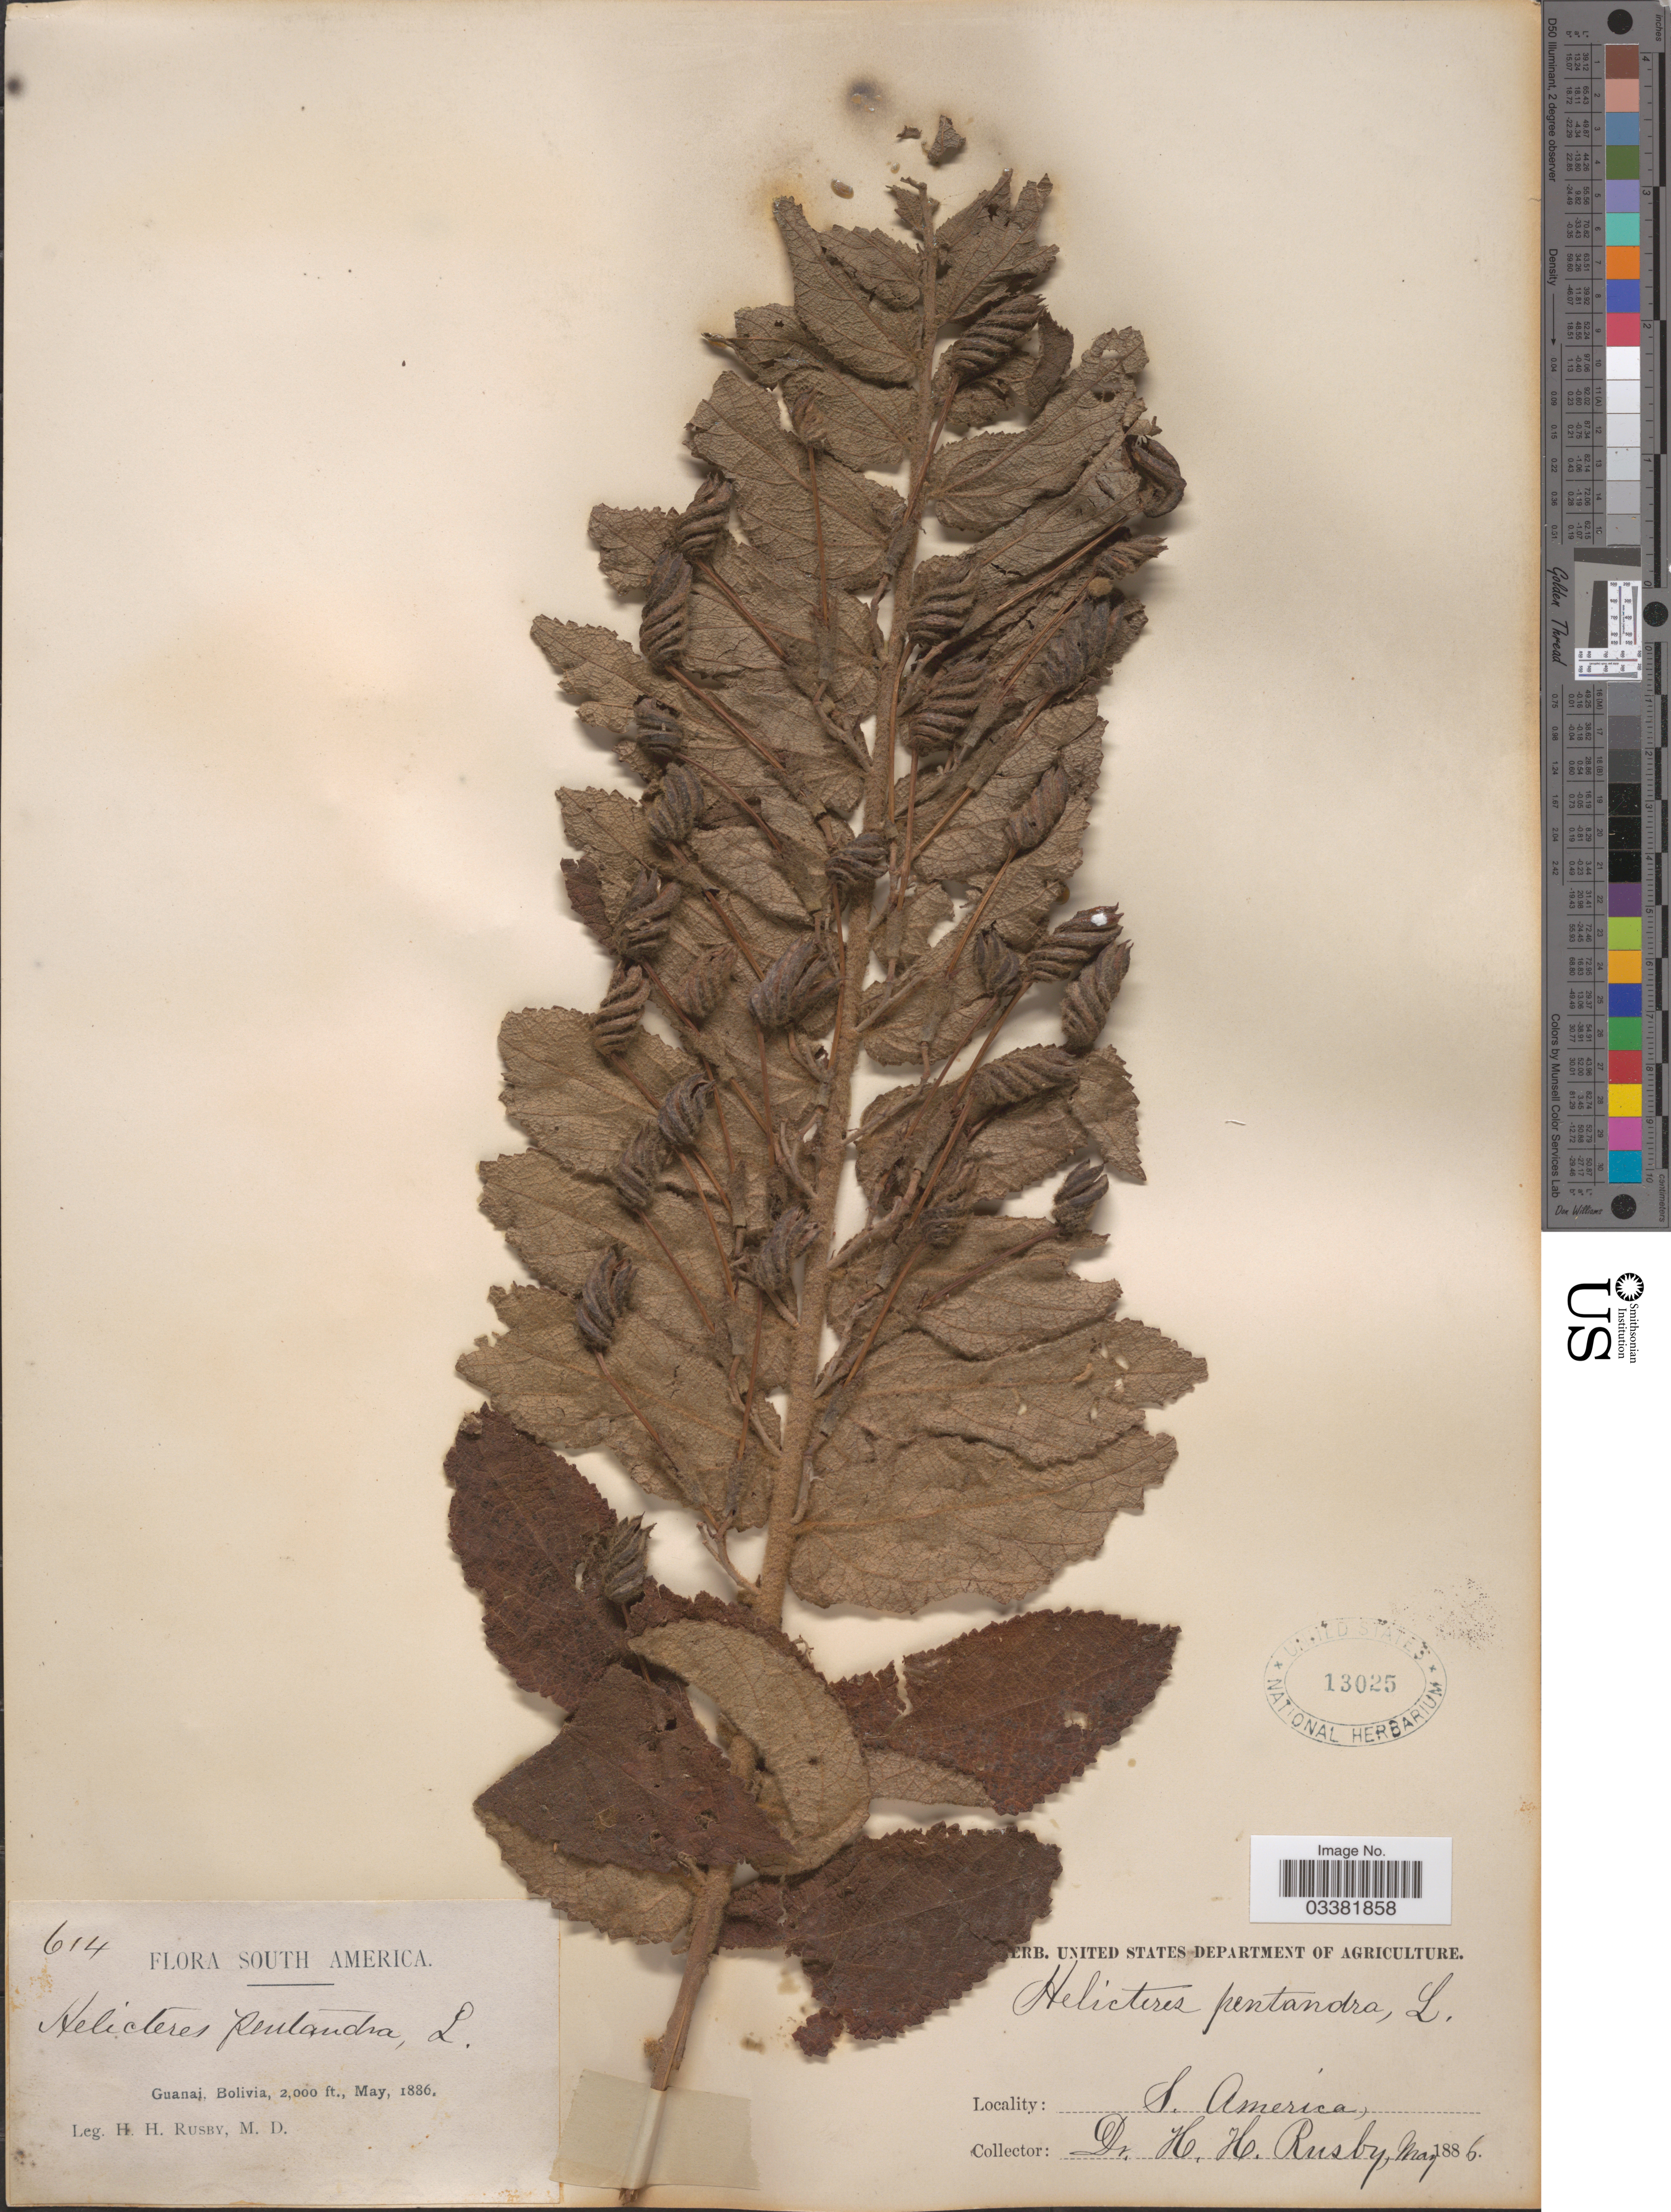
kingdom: Plantae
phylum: Tracheophyta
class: Magnoliopsida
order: Malvales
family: Malvaceae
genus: Helicteres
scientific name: Helicteres pentandra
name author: L.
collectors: H. H. Rusby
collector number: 614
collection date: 1886-05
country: Bolivia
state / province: La Páz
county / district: Larecaja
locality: Guanay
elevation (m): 610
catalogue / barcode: US 13025